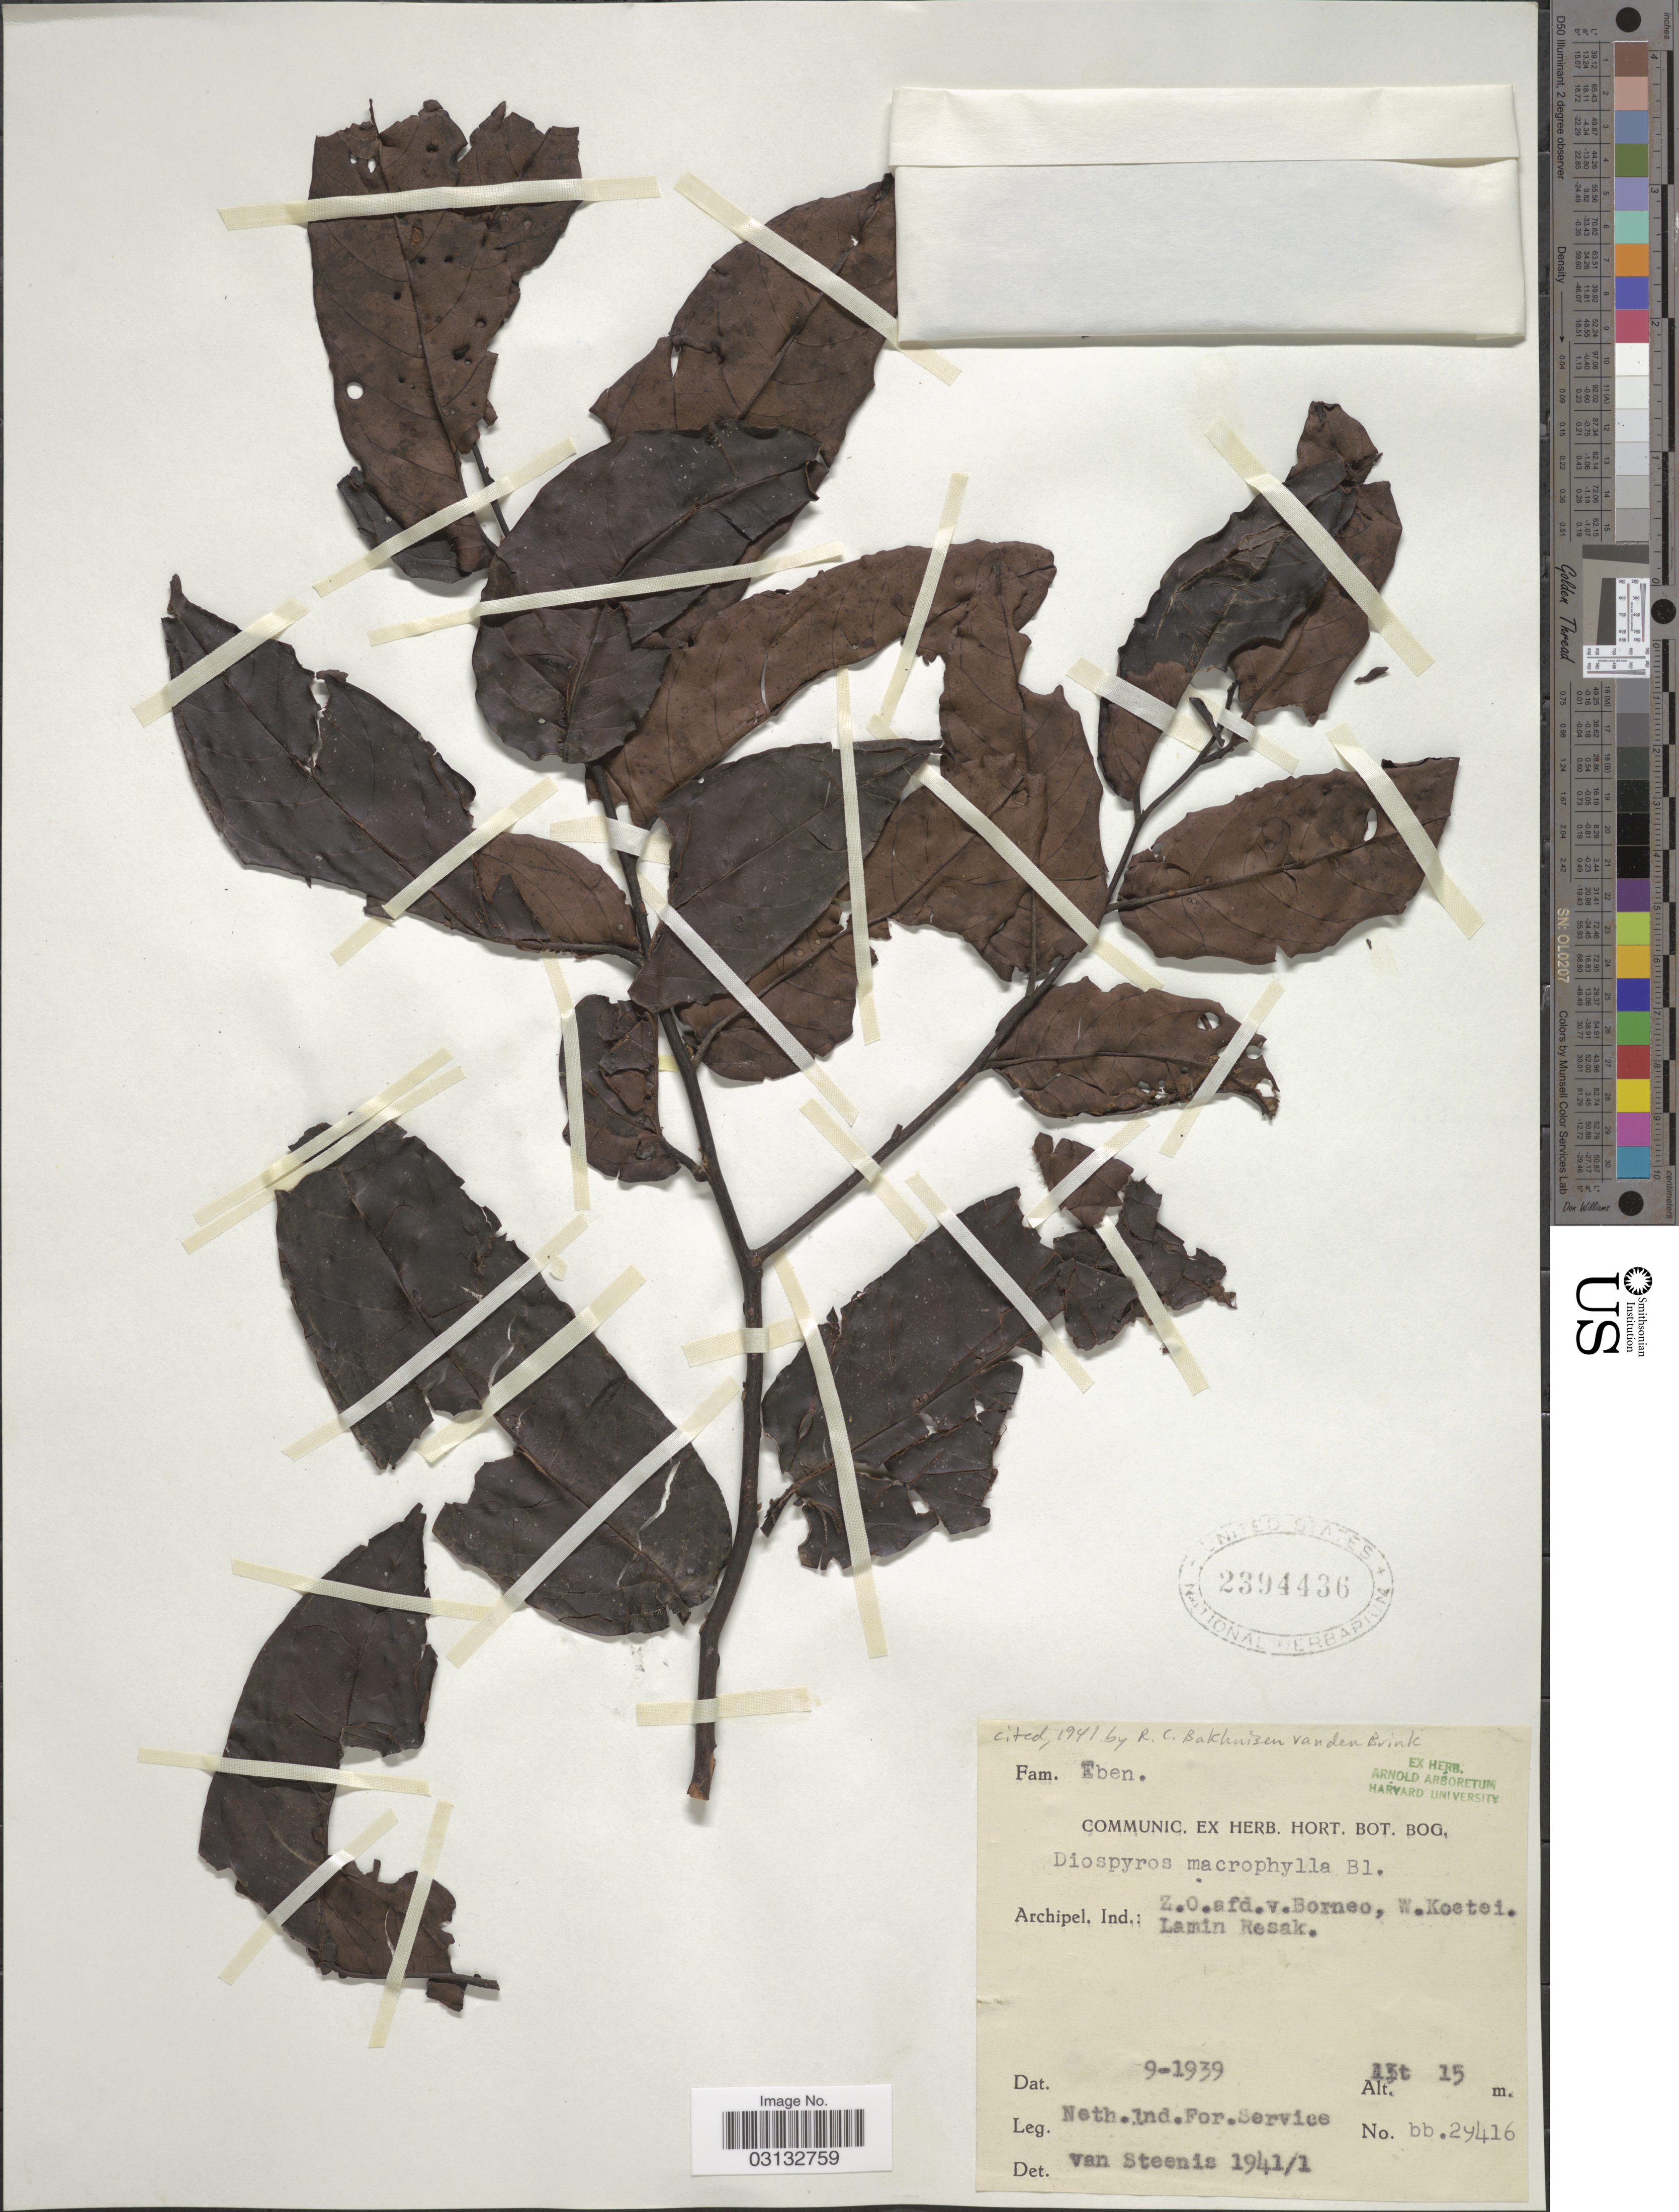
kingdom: Plantae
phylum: Tracheophyta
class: Magnoliopsida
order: Ericales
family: Ebenaceae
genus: Diospyros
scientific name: Diospyros macrophylla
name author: Blume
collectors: Neth. Ind. For. Service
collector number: bb29416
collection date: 1939-09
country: Indonesia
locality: Archipel. Ind.: Z.O. afd. v. Borneo, W. Koetei. Lamin Resak.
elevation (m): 5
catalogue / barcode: US 2394436